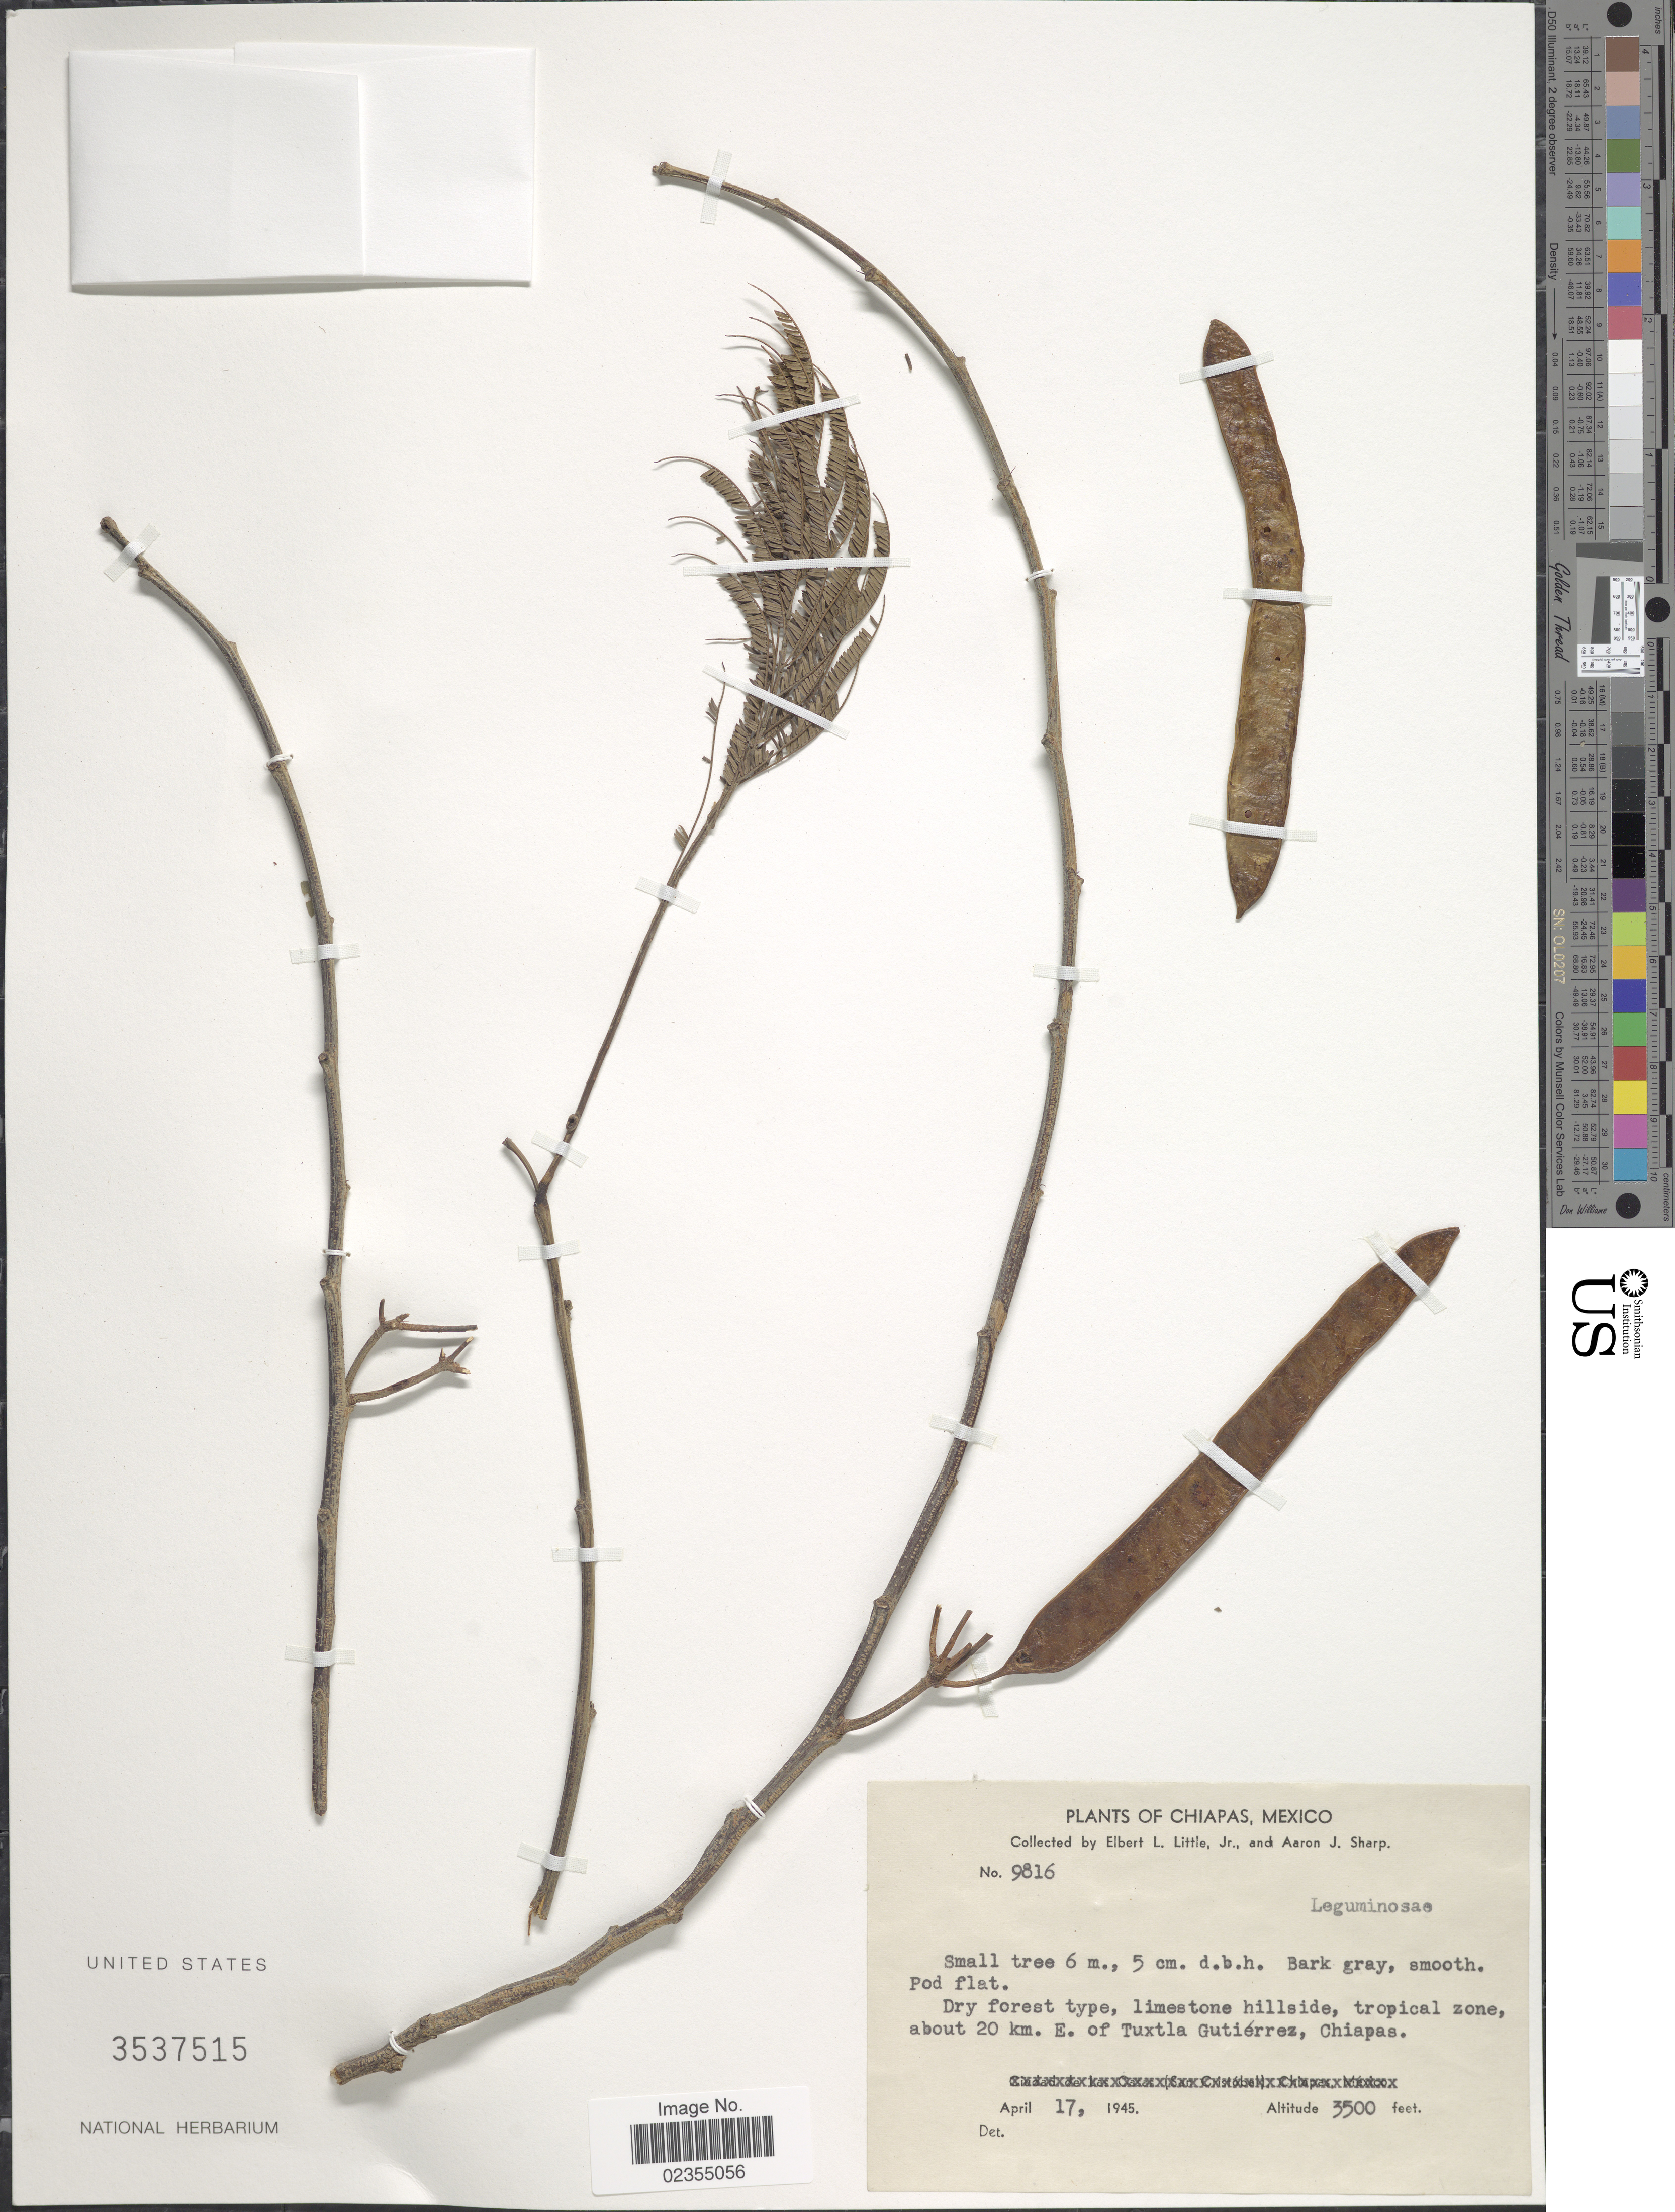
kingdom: Plantae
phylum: Tracheophyta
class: Magnoliopsida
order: Fabales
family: Fabaceae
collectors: E. L. Little & Mrs A. J. Sharp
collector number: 9816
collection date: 1945-04-17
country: Mexico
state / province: Chiapas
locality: About 20 km. E. of Tuxtla Gutiérrez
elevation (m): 1067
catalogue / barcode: US 3537515